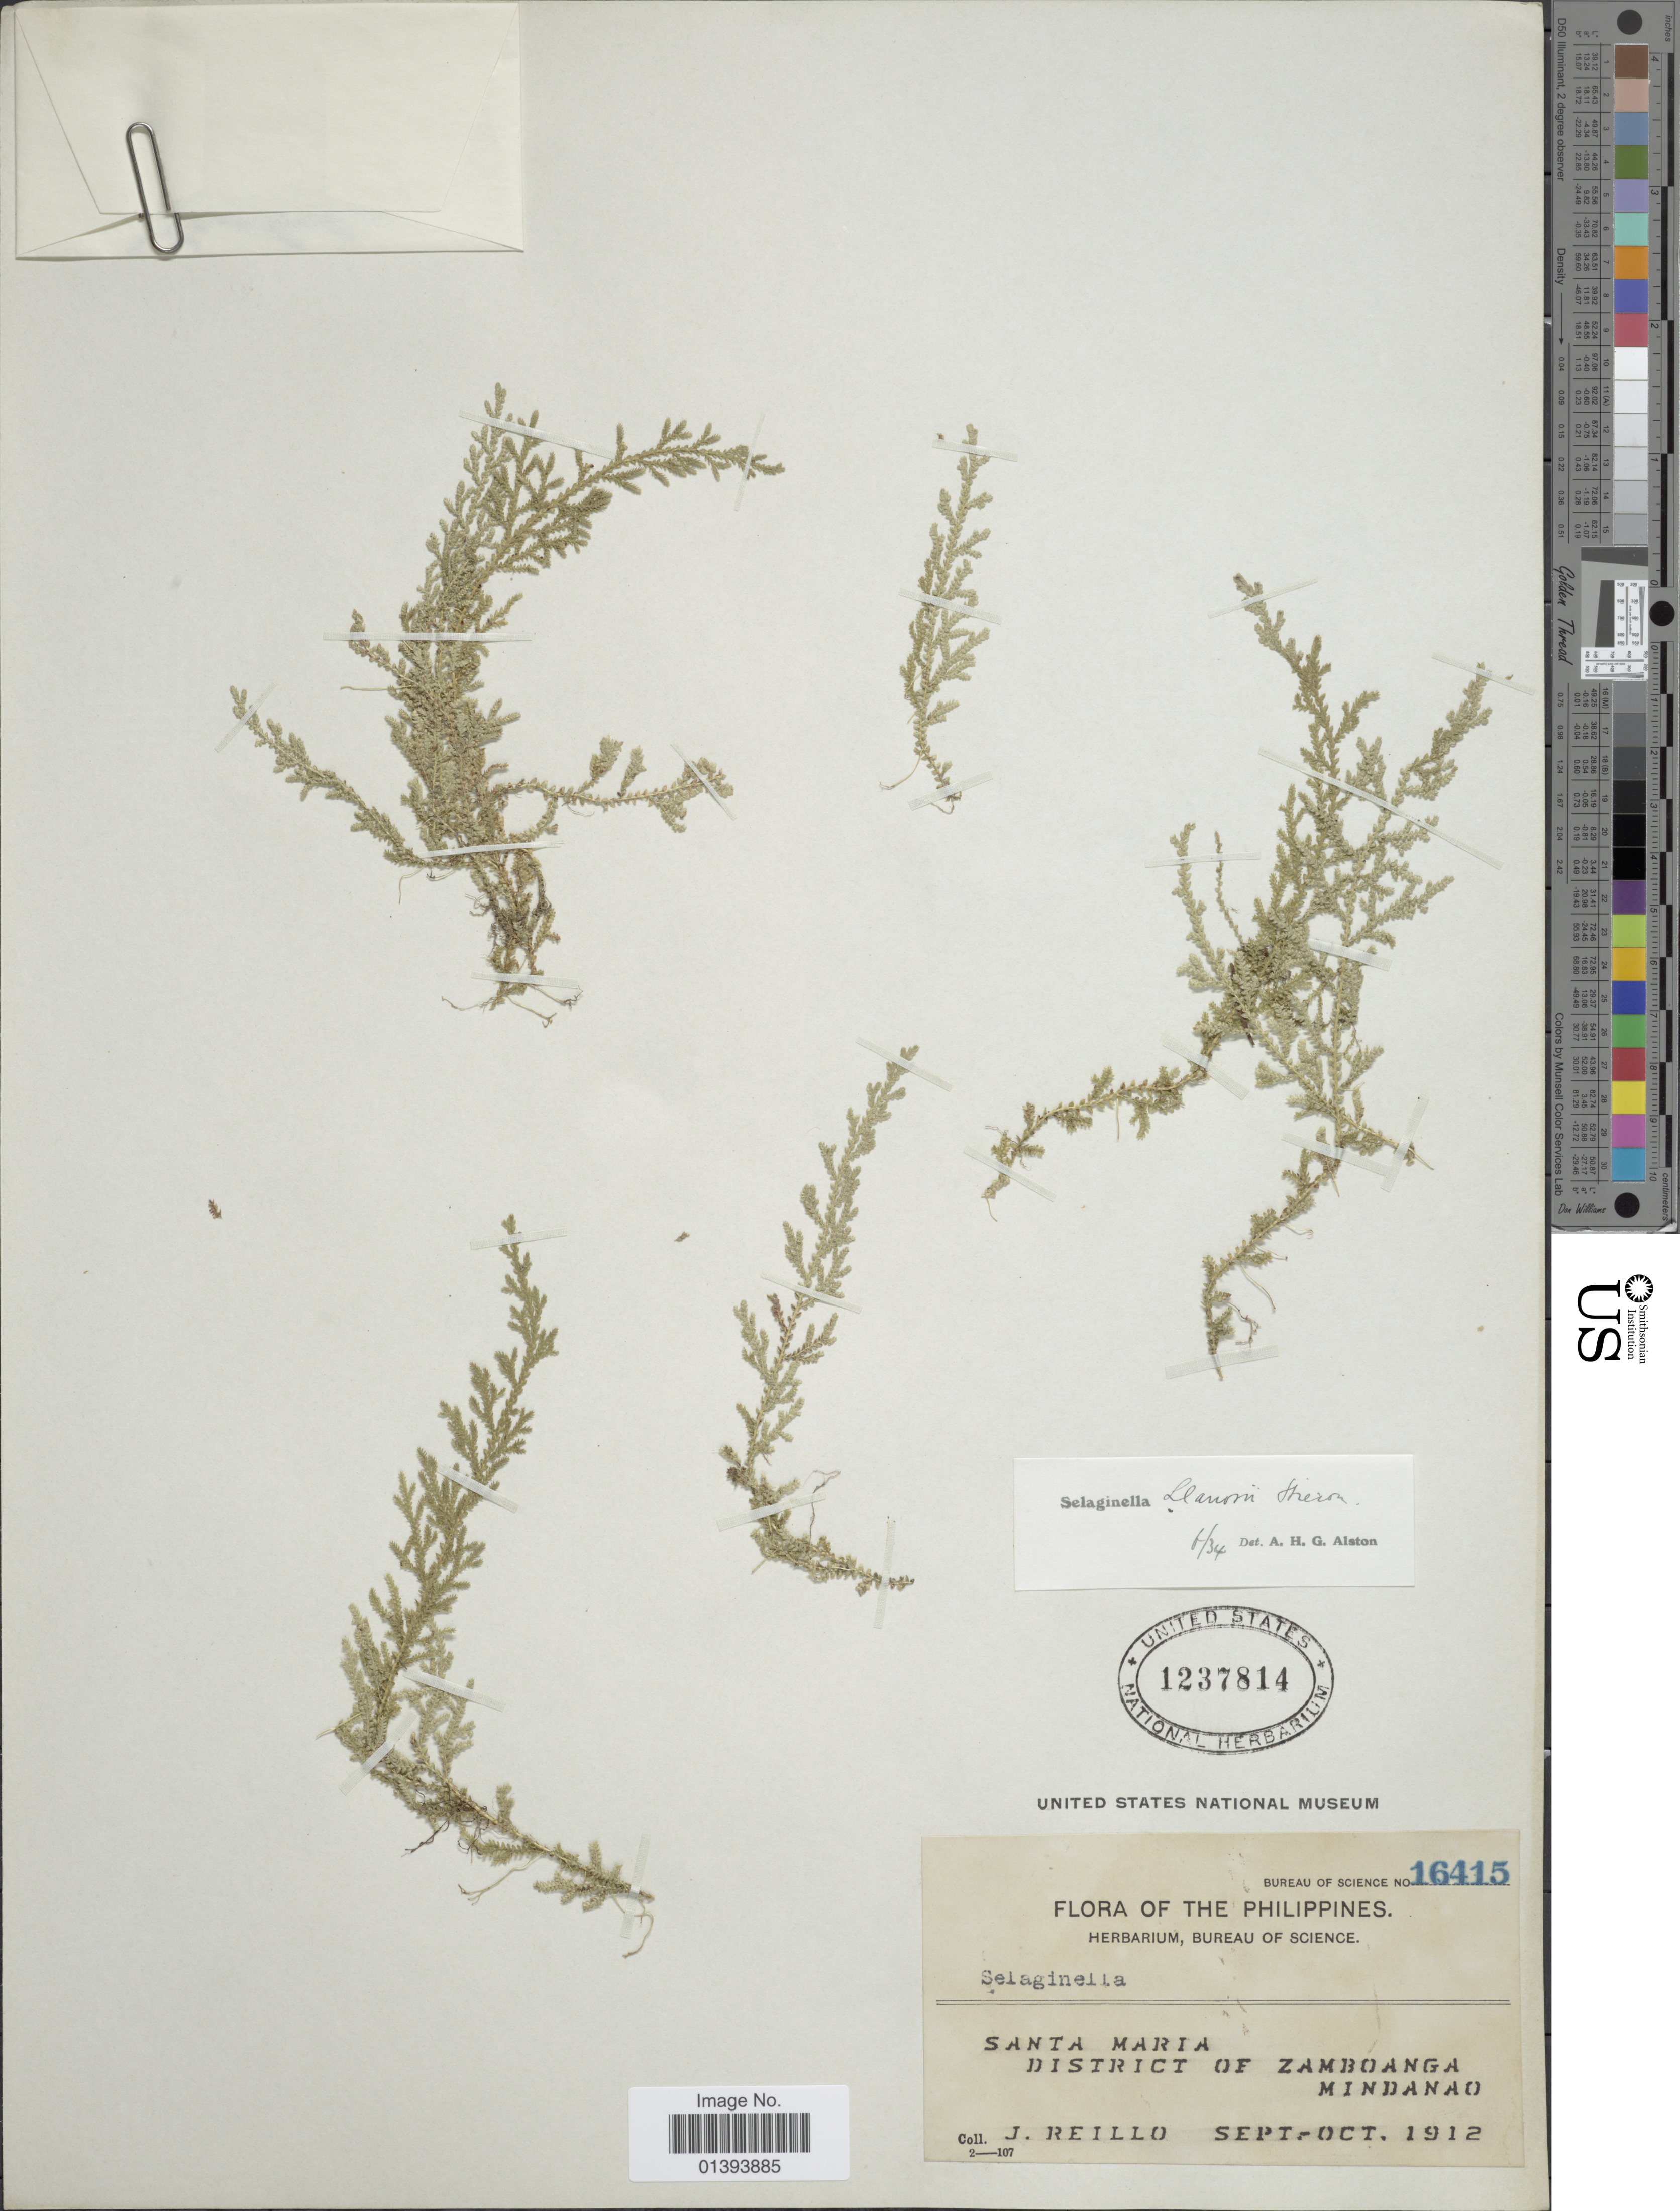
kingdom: Plantae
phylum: Tracheophyta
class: Lycopodiopsida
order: Selaginellales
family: Selaginellaceae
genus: Selaginella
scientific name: Selaginella llanosii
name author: Hieron. in Elmer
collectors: J. Reillo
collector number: Bureau of Science 16415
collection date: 1912-09/1912-10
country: Philippines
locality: Santa Maria, District of Zamboanga, Mindanao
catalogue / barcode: US 1237814